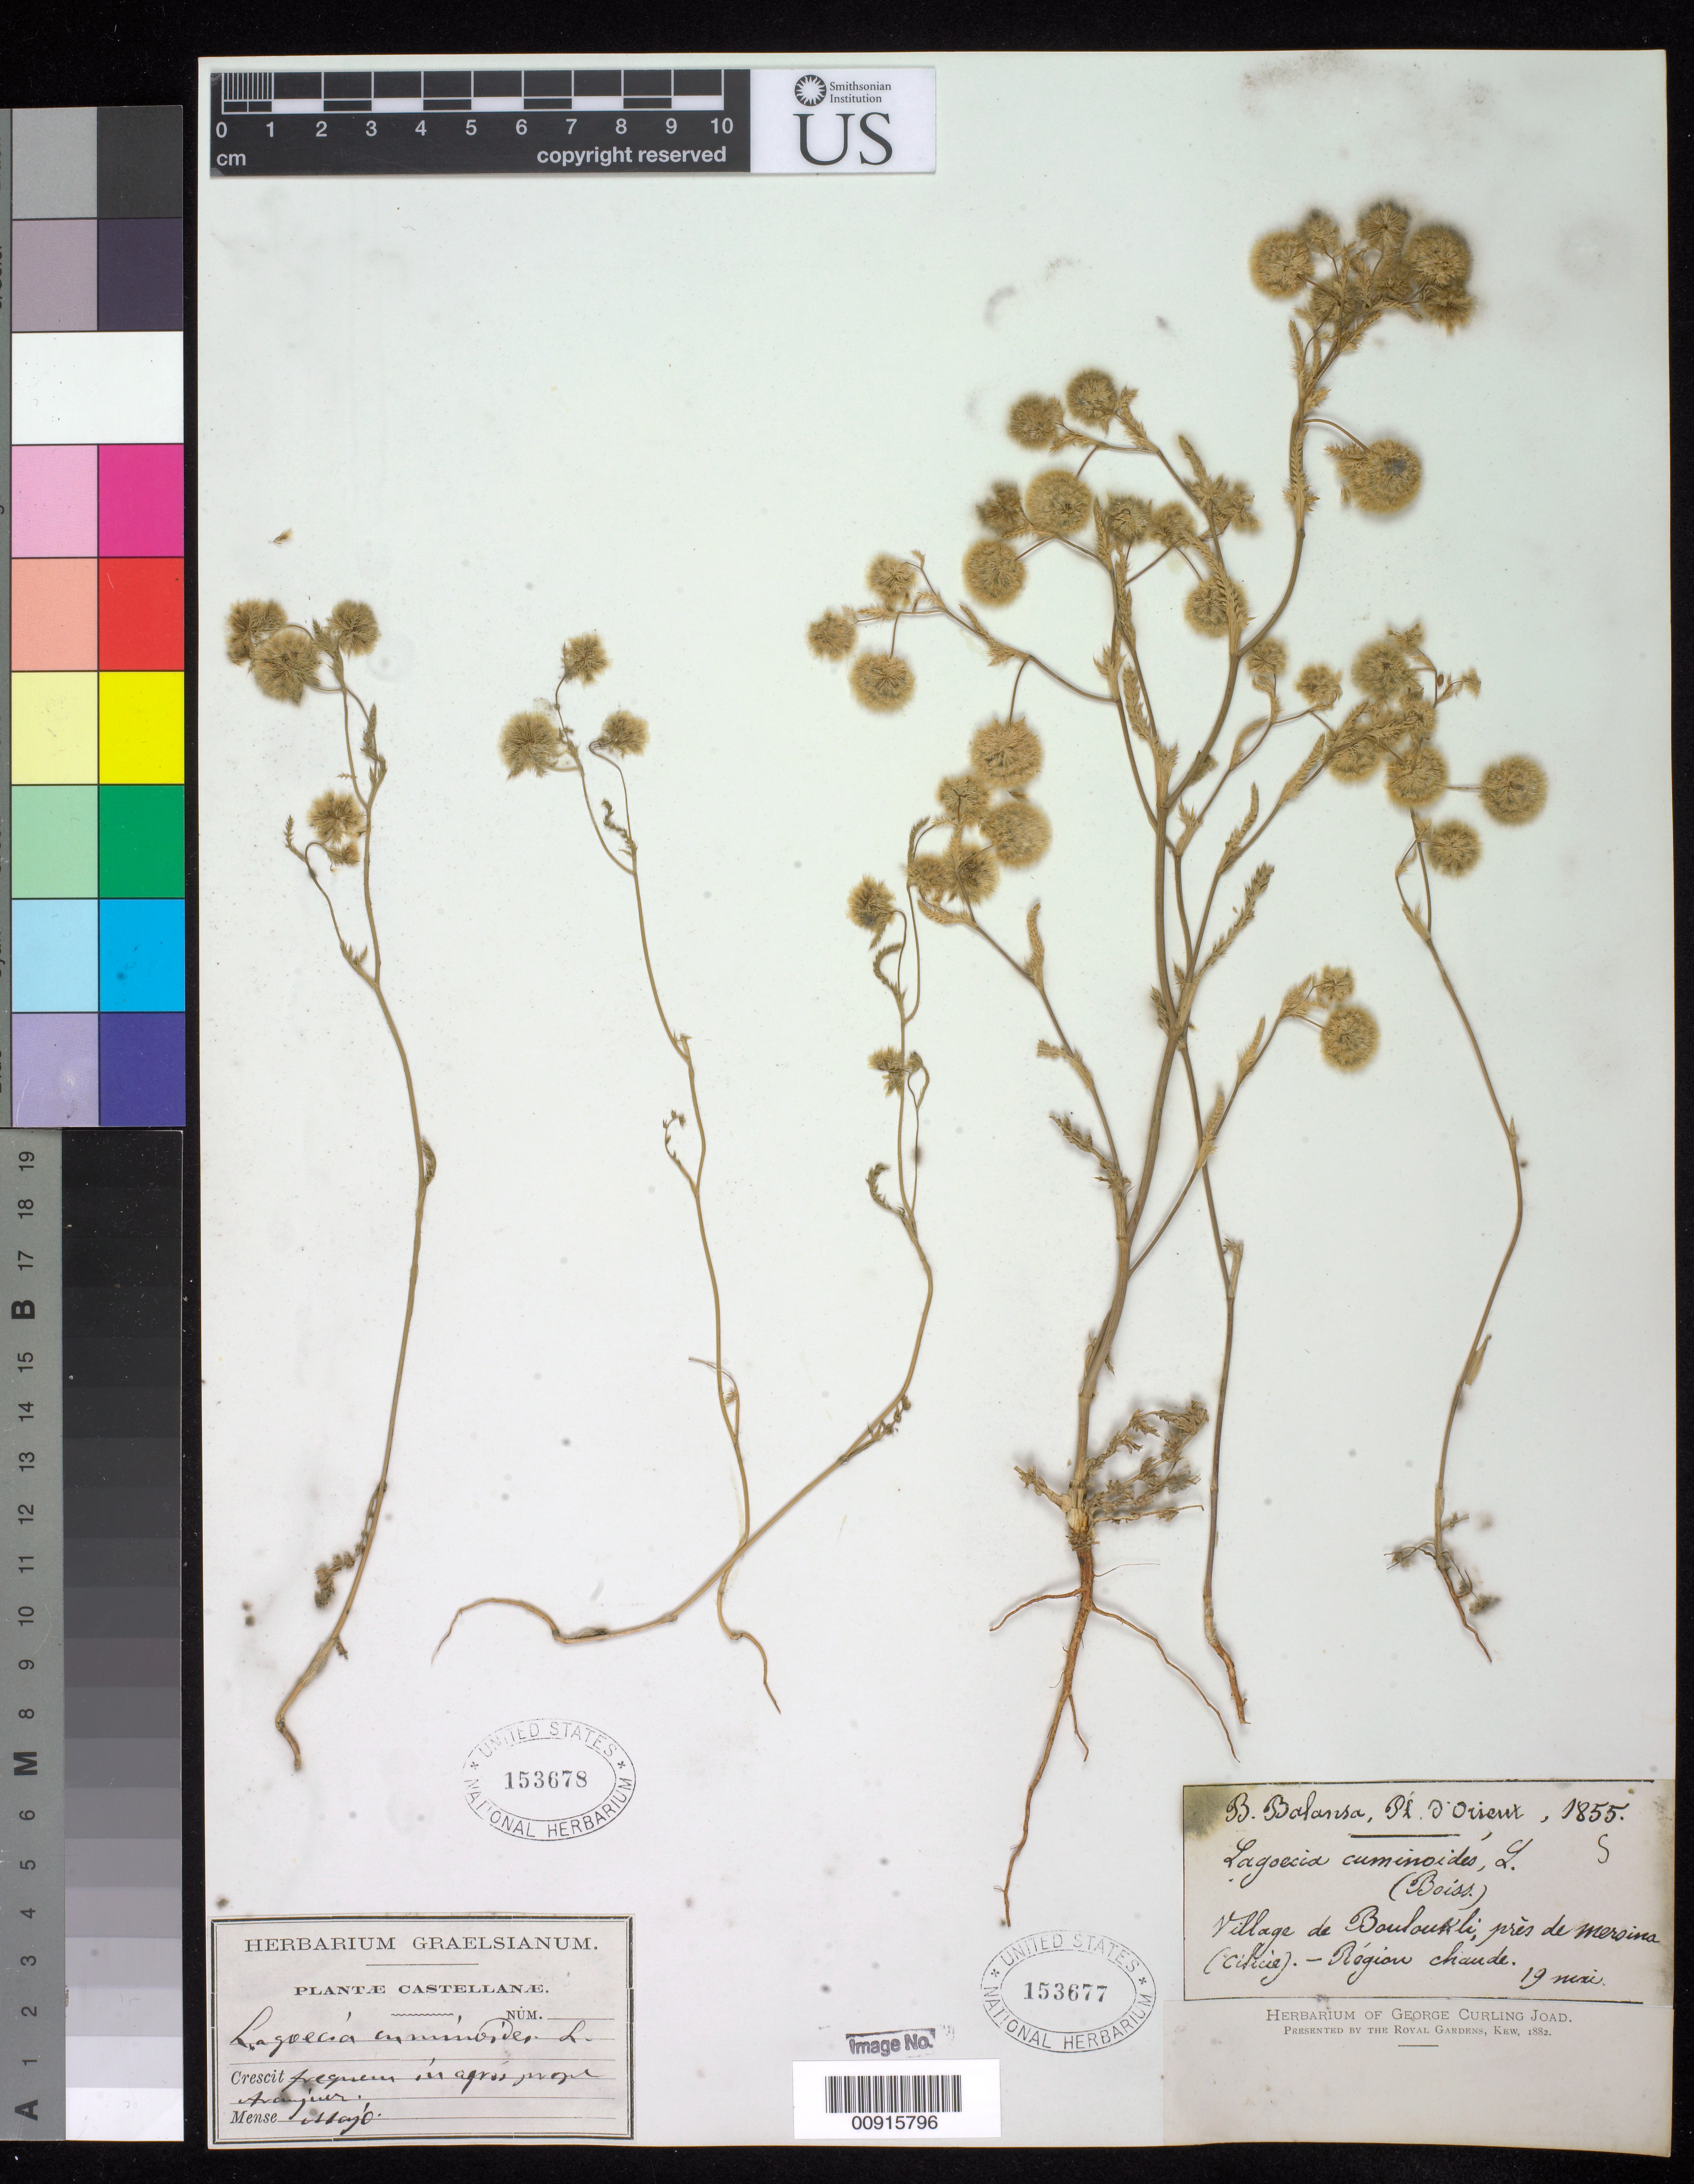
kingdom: Plantae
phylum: Tracheophyta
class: Magnoliopsida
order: Apiales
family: Apiaceae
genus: Lagoecia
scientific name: Lagoecia cuminoides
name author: L.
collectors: B. Balansa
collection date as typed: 19 May 1855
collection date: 1855-05-19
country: Turkey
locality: Village de Bouloukli, pres de mersins (cilicie) - Region chaude.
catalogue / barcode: US 153677